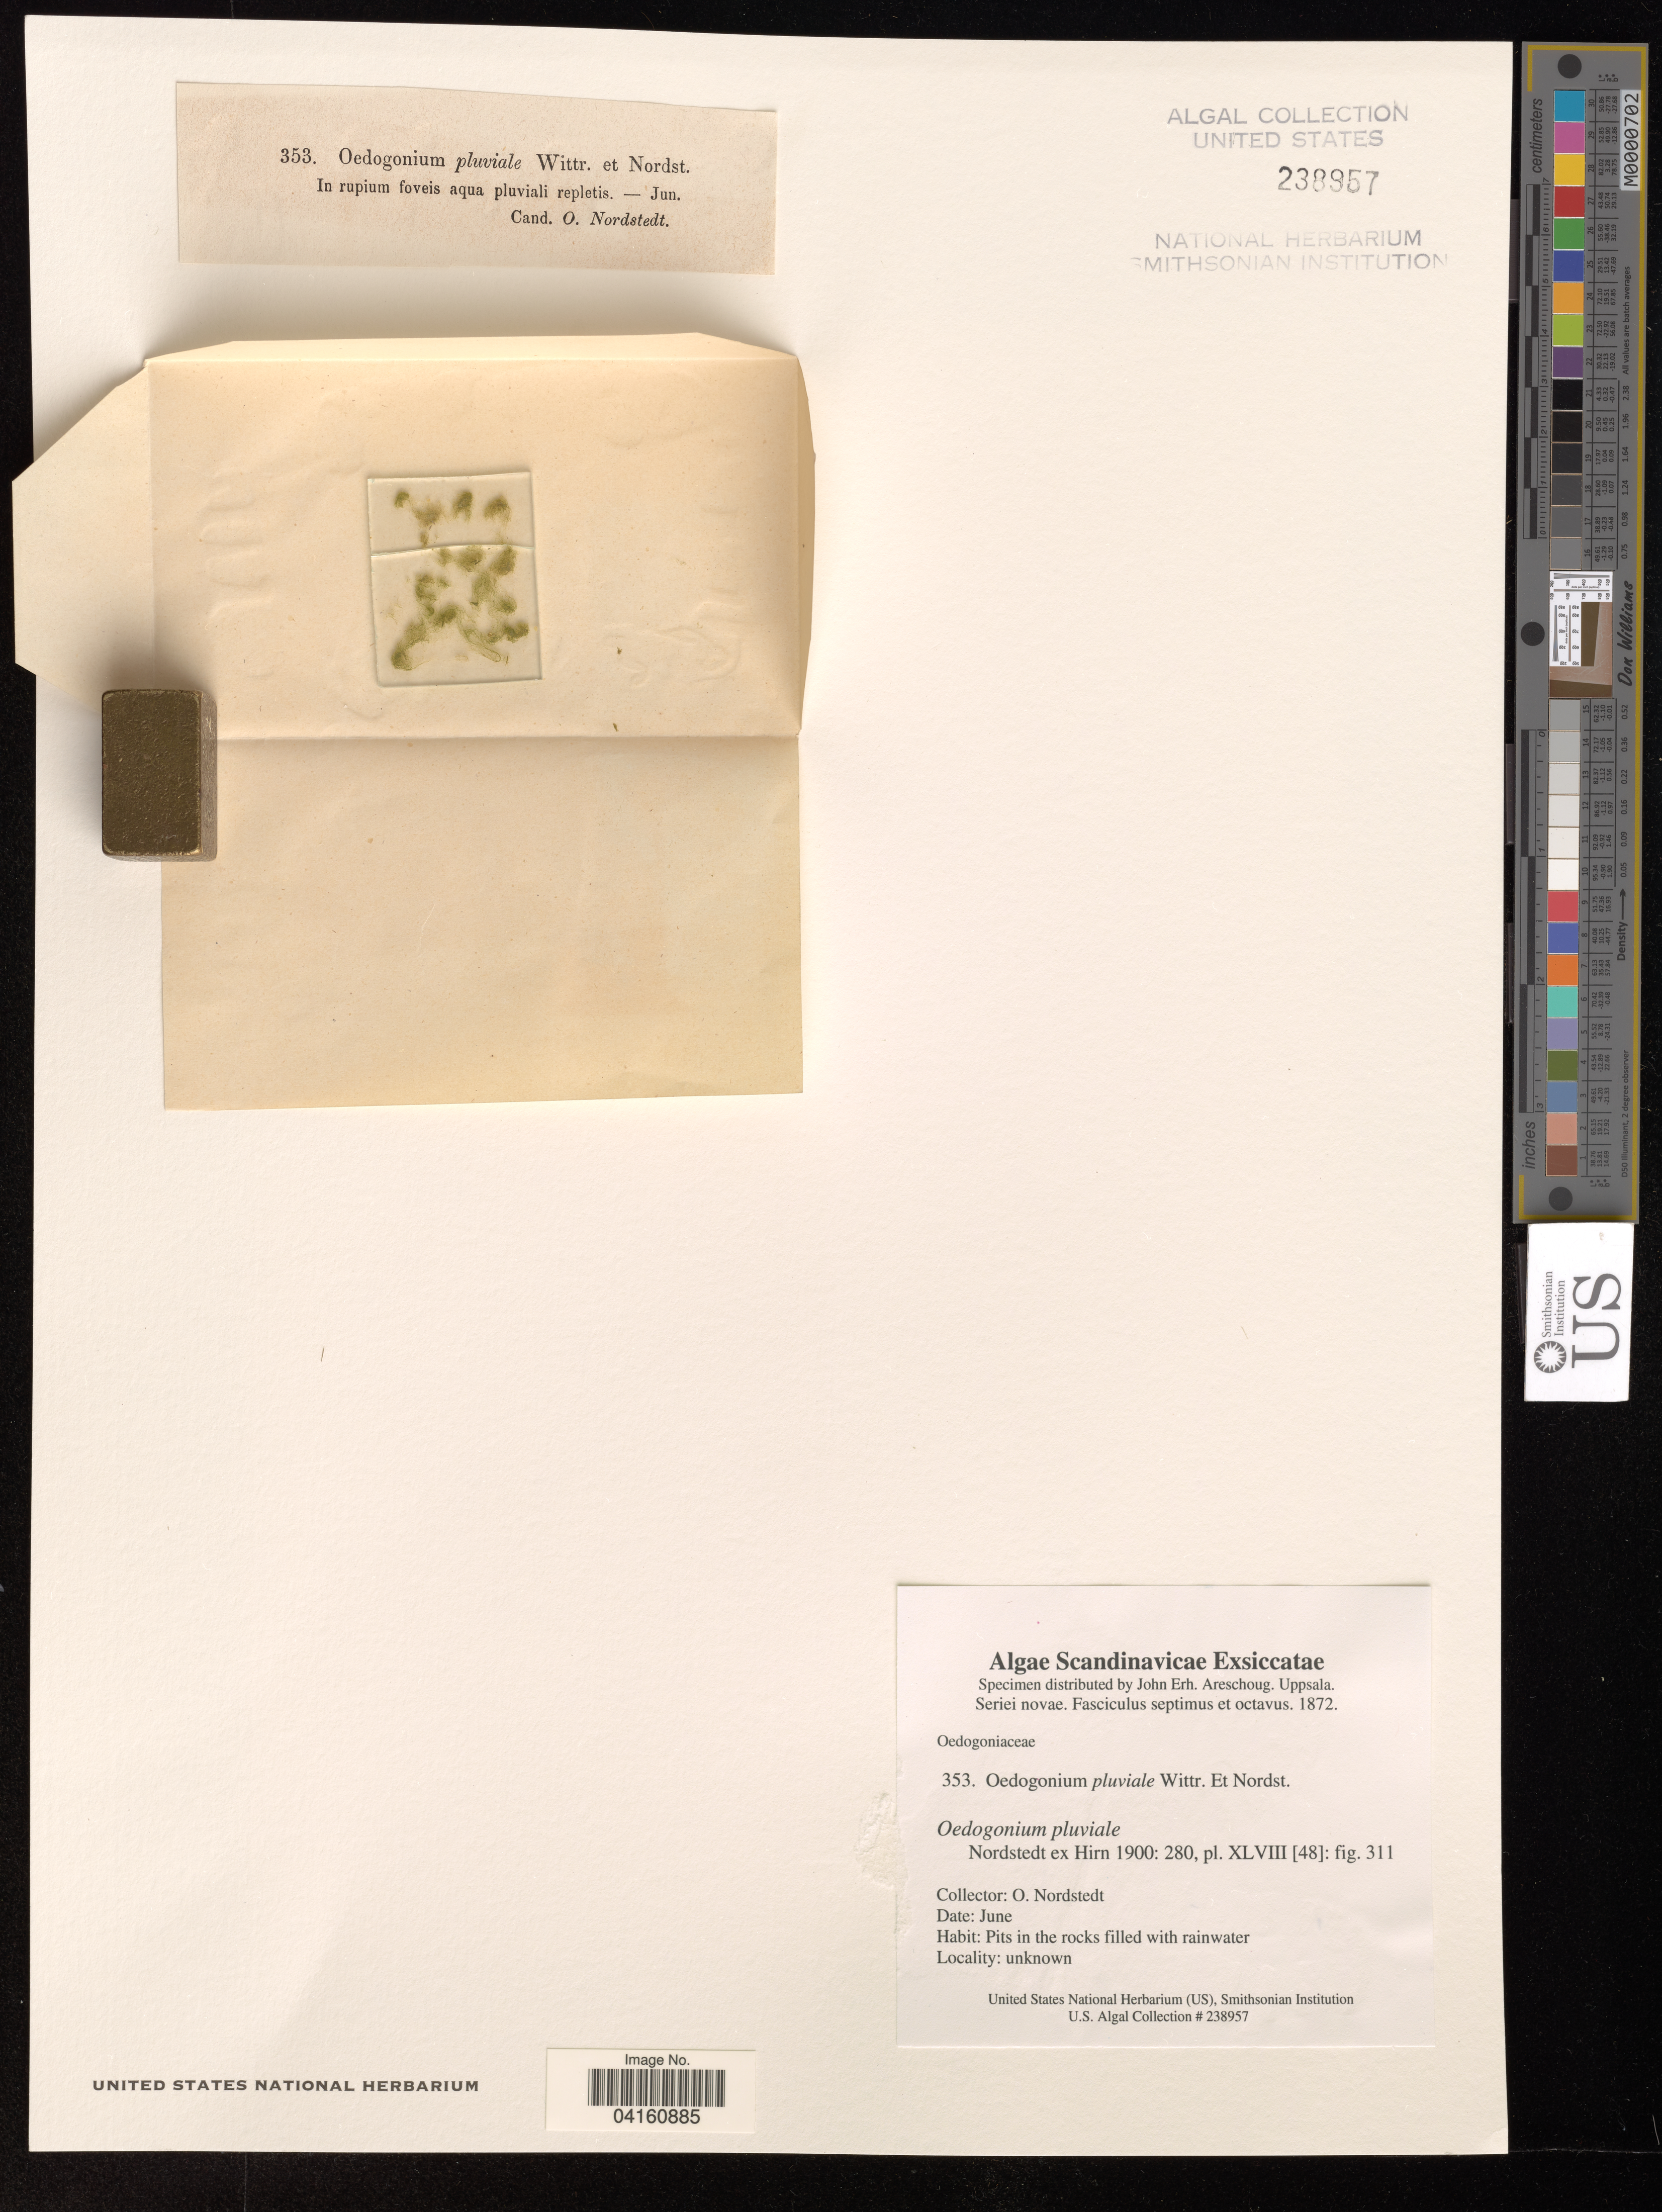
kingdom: Plantae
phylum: Chlorophyta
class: Chlorophyceae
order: Oedogoniales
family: Oedogoniaceae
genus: Oedogonium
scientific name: Oedogonium pluviale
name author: Nordstedt in Rabenh.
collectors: C. F. O. Nordstedt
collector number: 353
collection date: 1872-06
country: Sweden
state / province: Uppsala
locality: Botanical Garden pond, Lund.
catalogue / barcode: US 238957